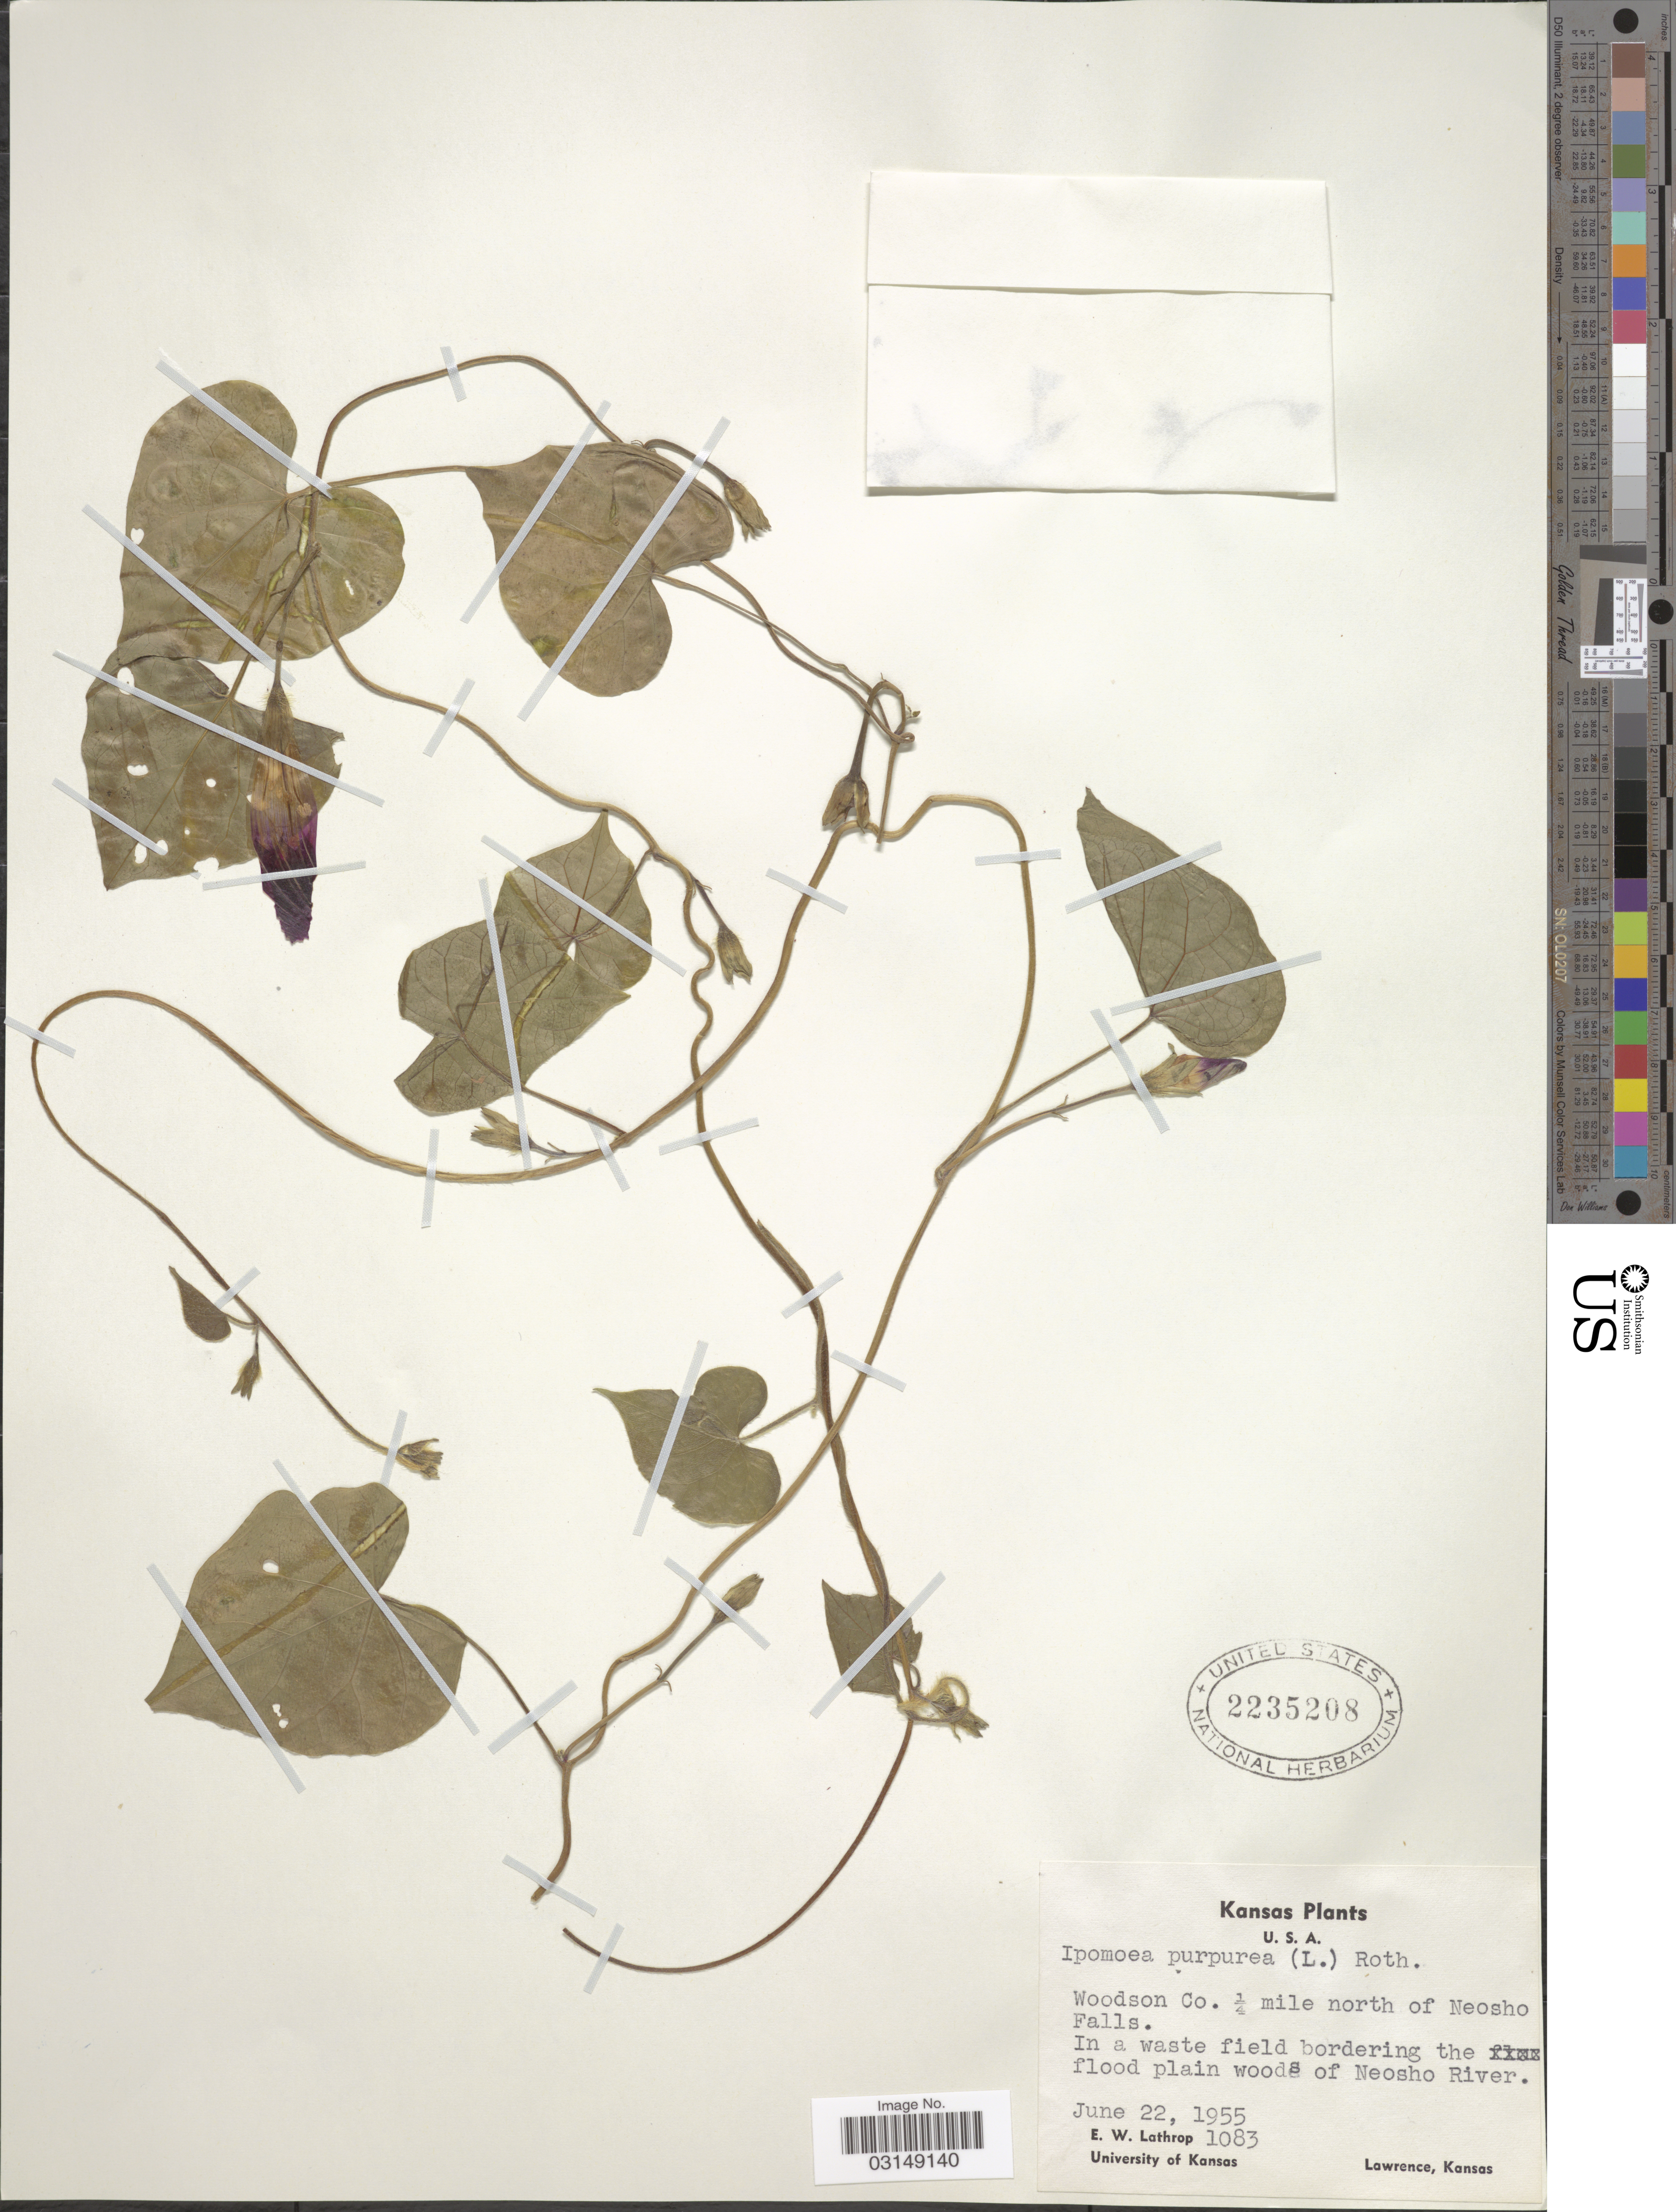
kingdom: Plantae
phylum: Tracheophyta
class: Magnoliopsida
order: Solanales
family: Convolvulaceae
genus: Ipomoea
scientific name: Ipomoea purpurea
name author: (L.) Roth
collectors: E. W. Lathrop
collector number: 1083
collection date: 1955-06-22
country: United States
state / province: Kansas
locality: U.S.A. Woodson Co, ¼ mile north of Neosho Falls. In a waste field bordering the flood plain woods of Neosho River.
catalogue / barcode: US 2235208